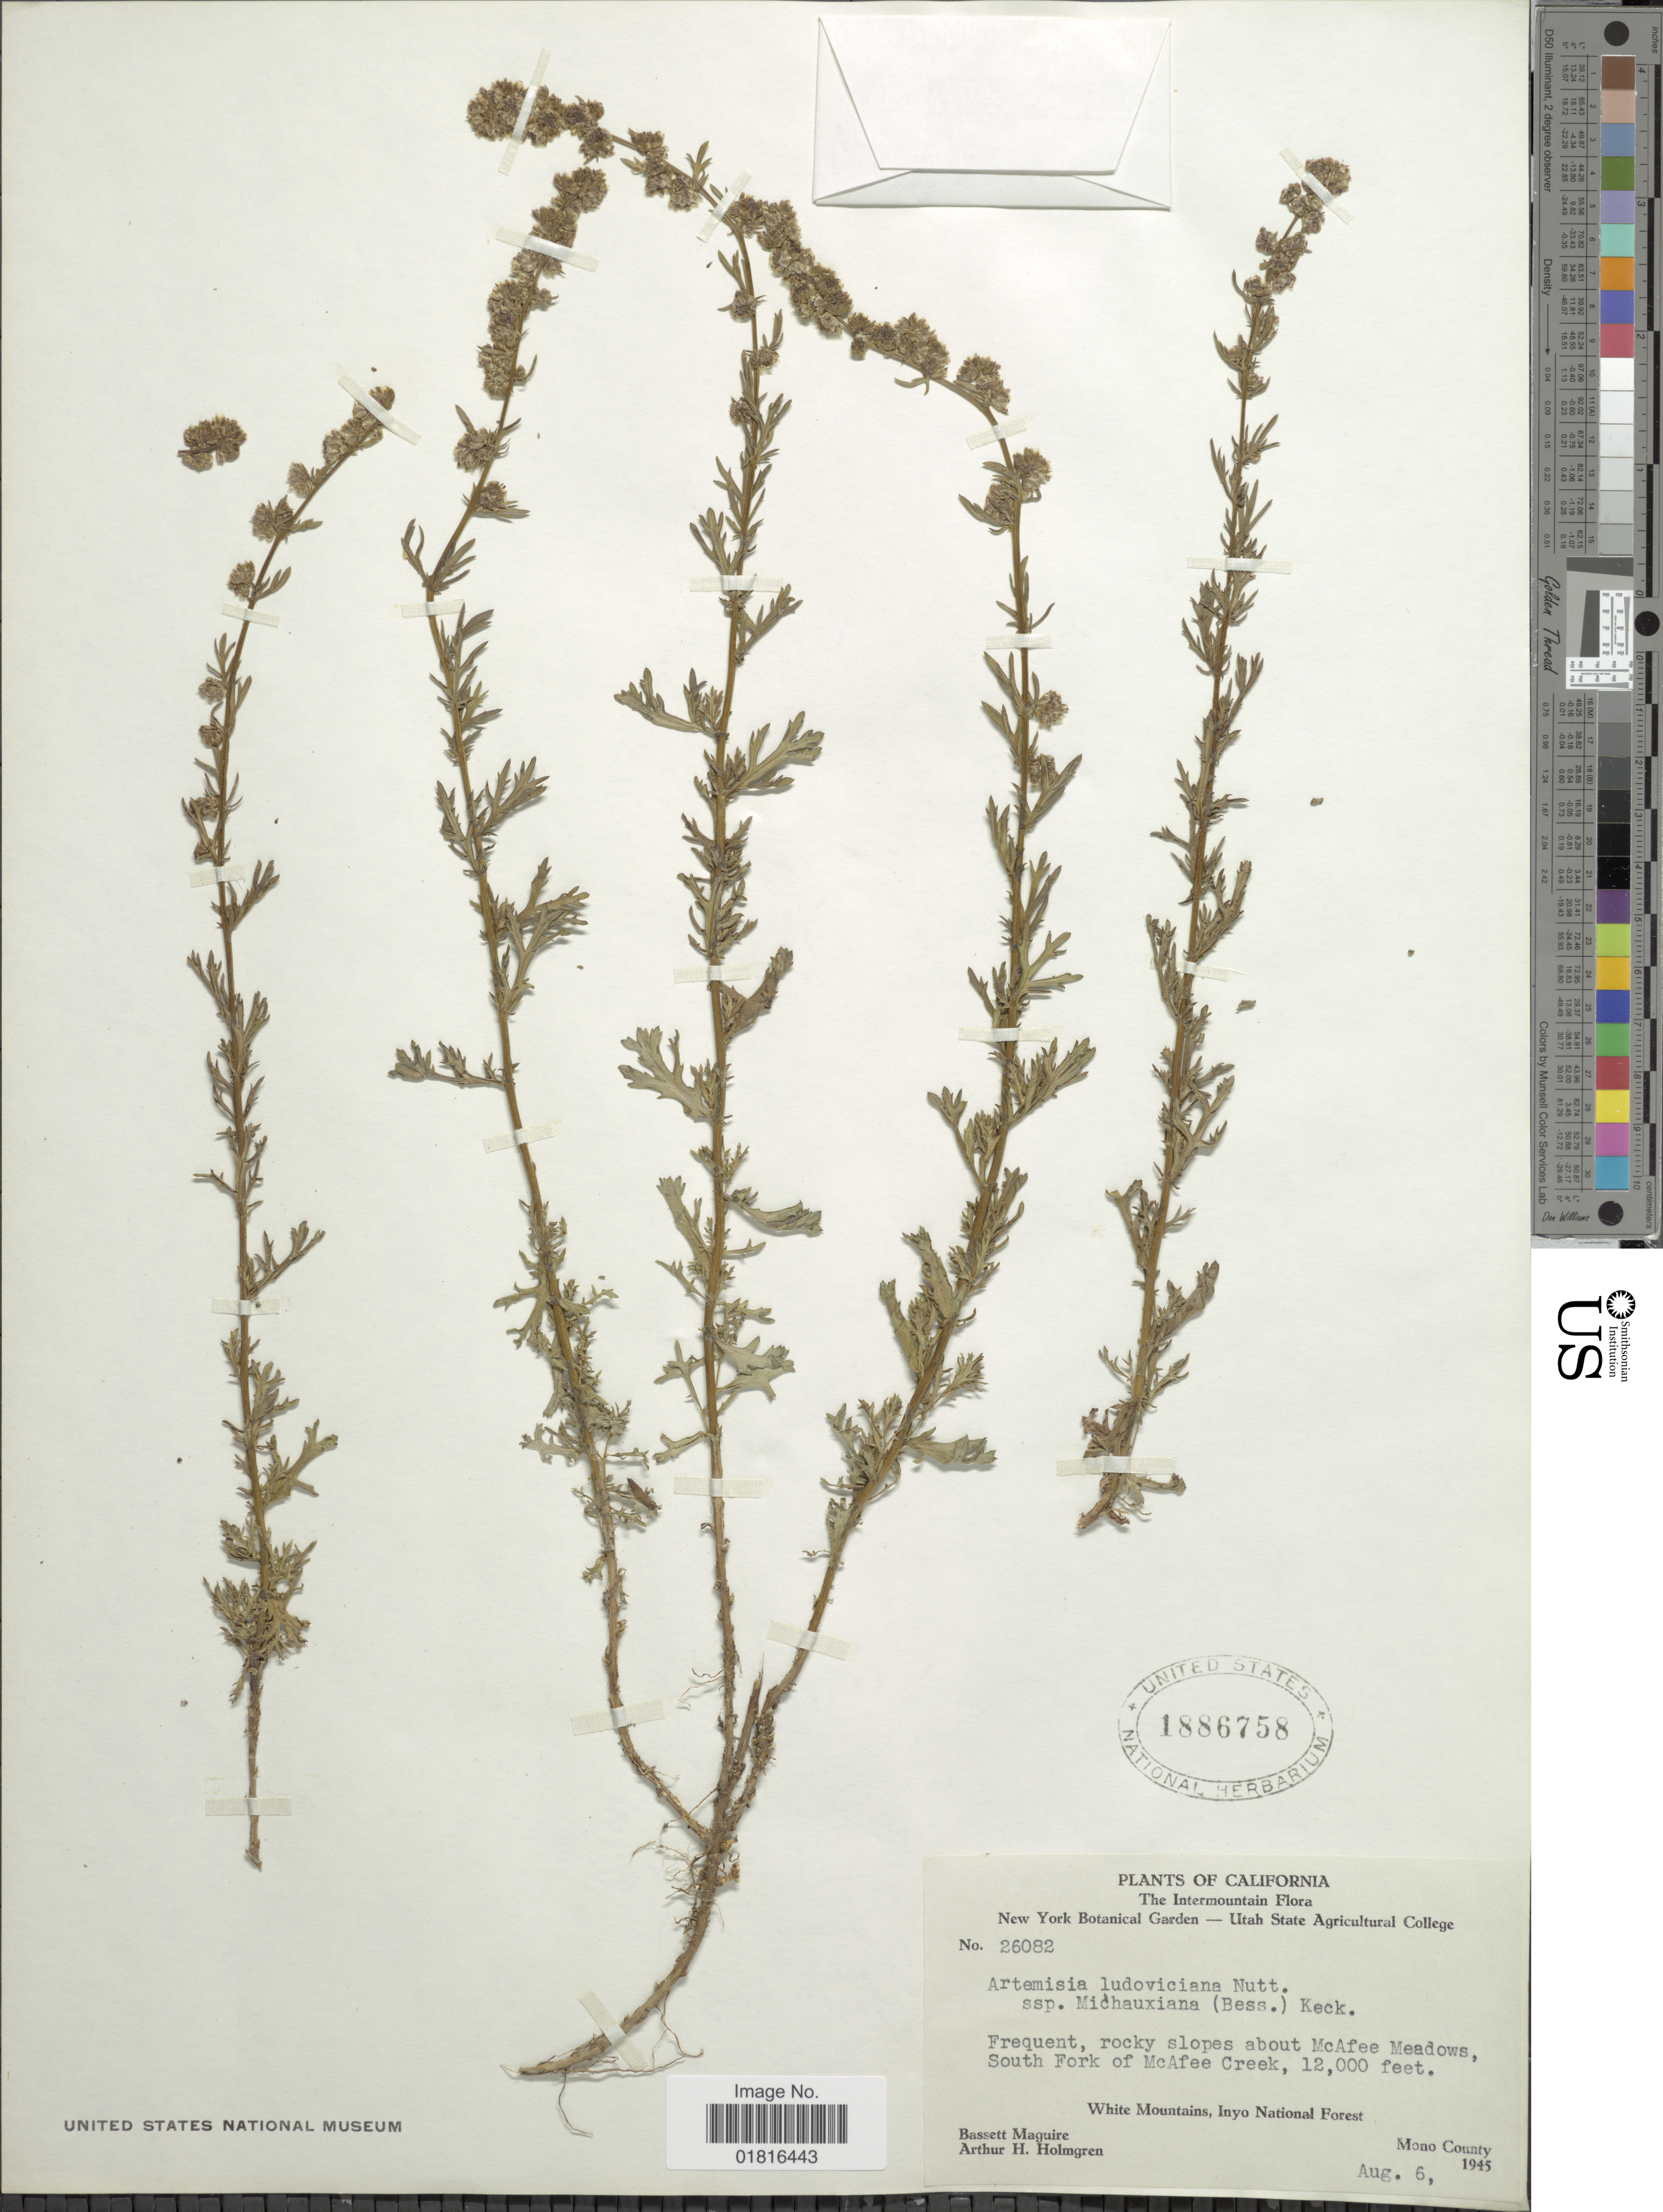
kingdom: Plantae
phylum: Tracheophyta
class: Magnoliopsida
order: Asterales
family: Asteraceae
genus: Artemisia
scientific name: Artemisia michauxiana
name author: Besser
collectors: B. Maguire & A. H. Holmgren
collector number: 26082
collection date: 1945-08-06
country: United States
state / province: California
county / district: Mono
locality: The Intermountain, Frequent, rocky slopes about McAfee Meadows, South Fork of McAfee Creek, White Mountains, Inyo National Forest, Mono County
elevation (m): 3658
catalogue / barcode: US 1886758